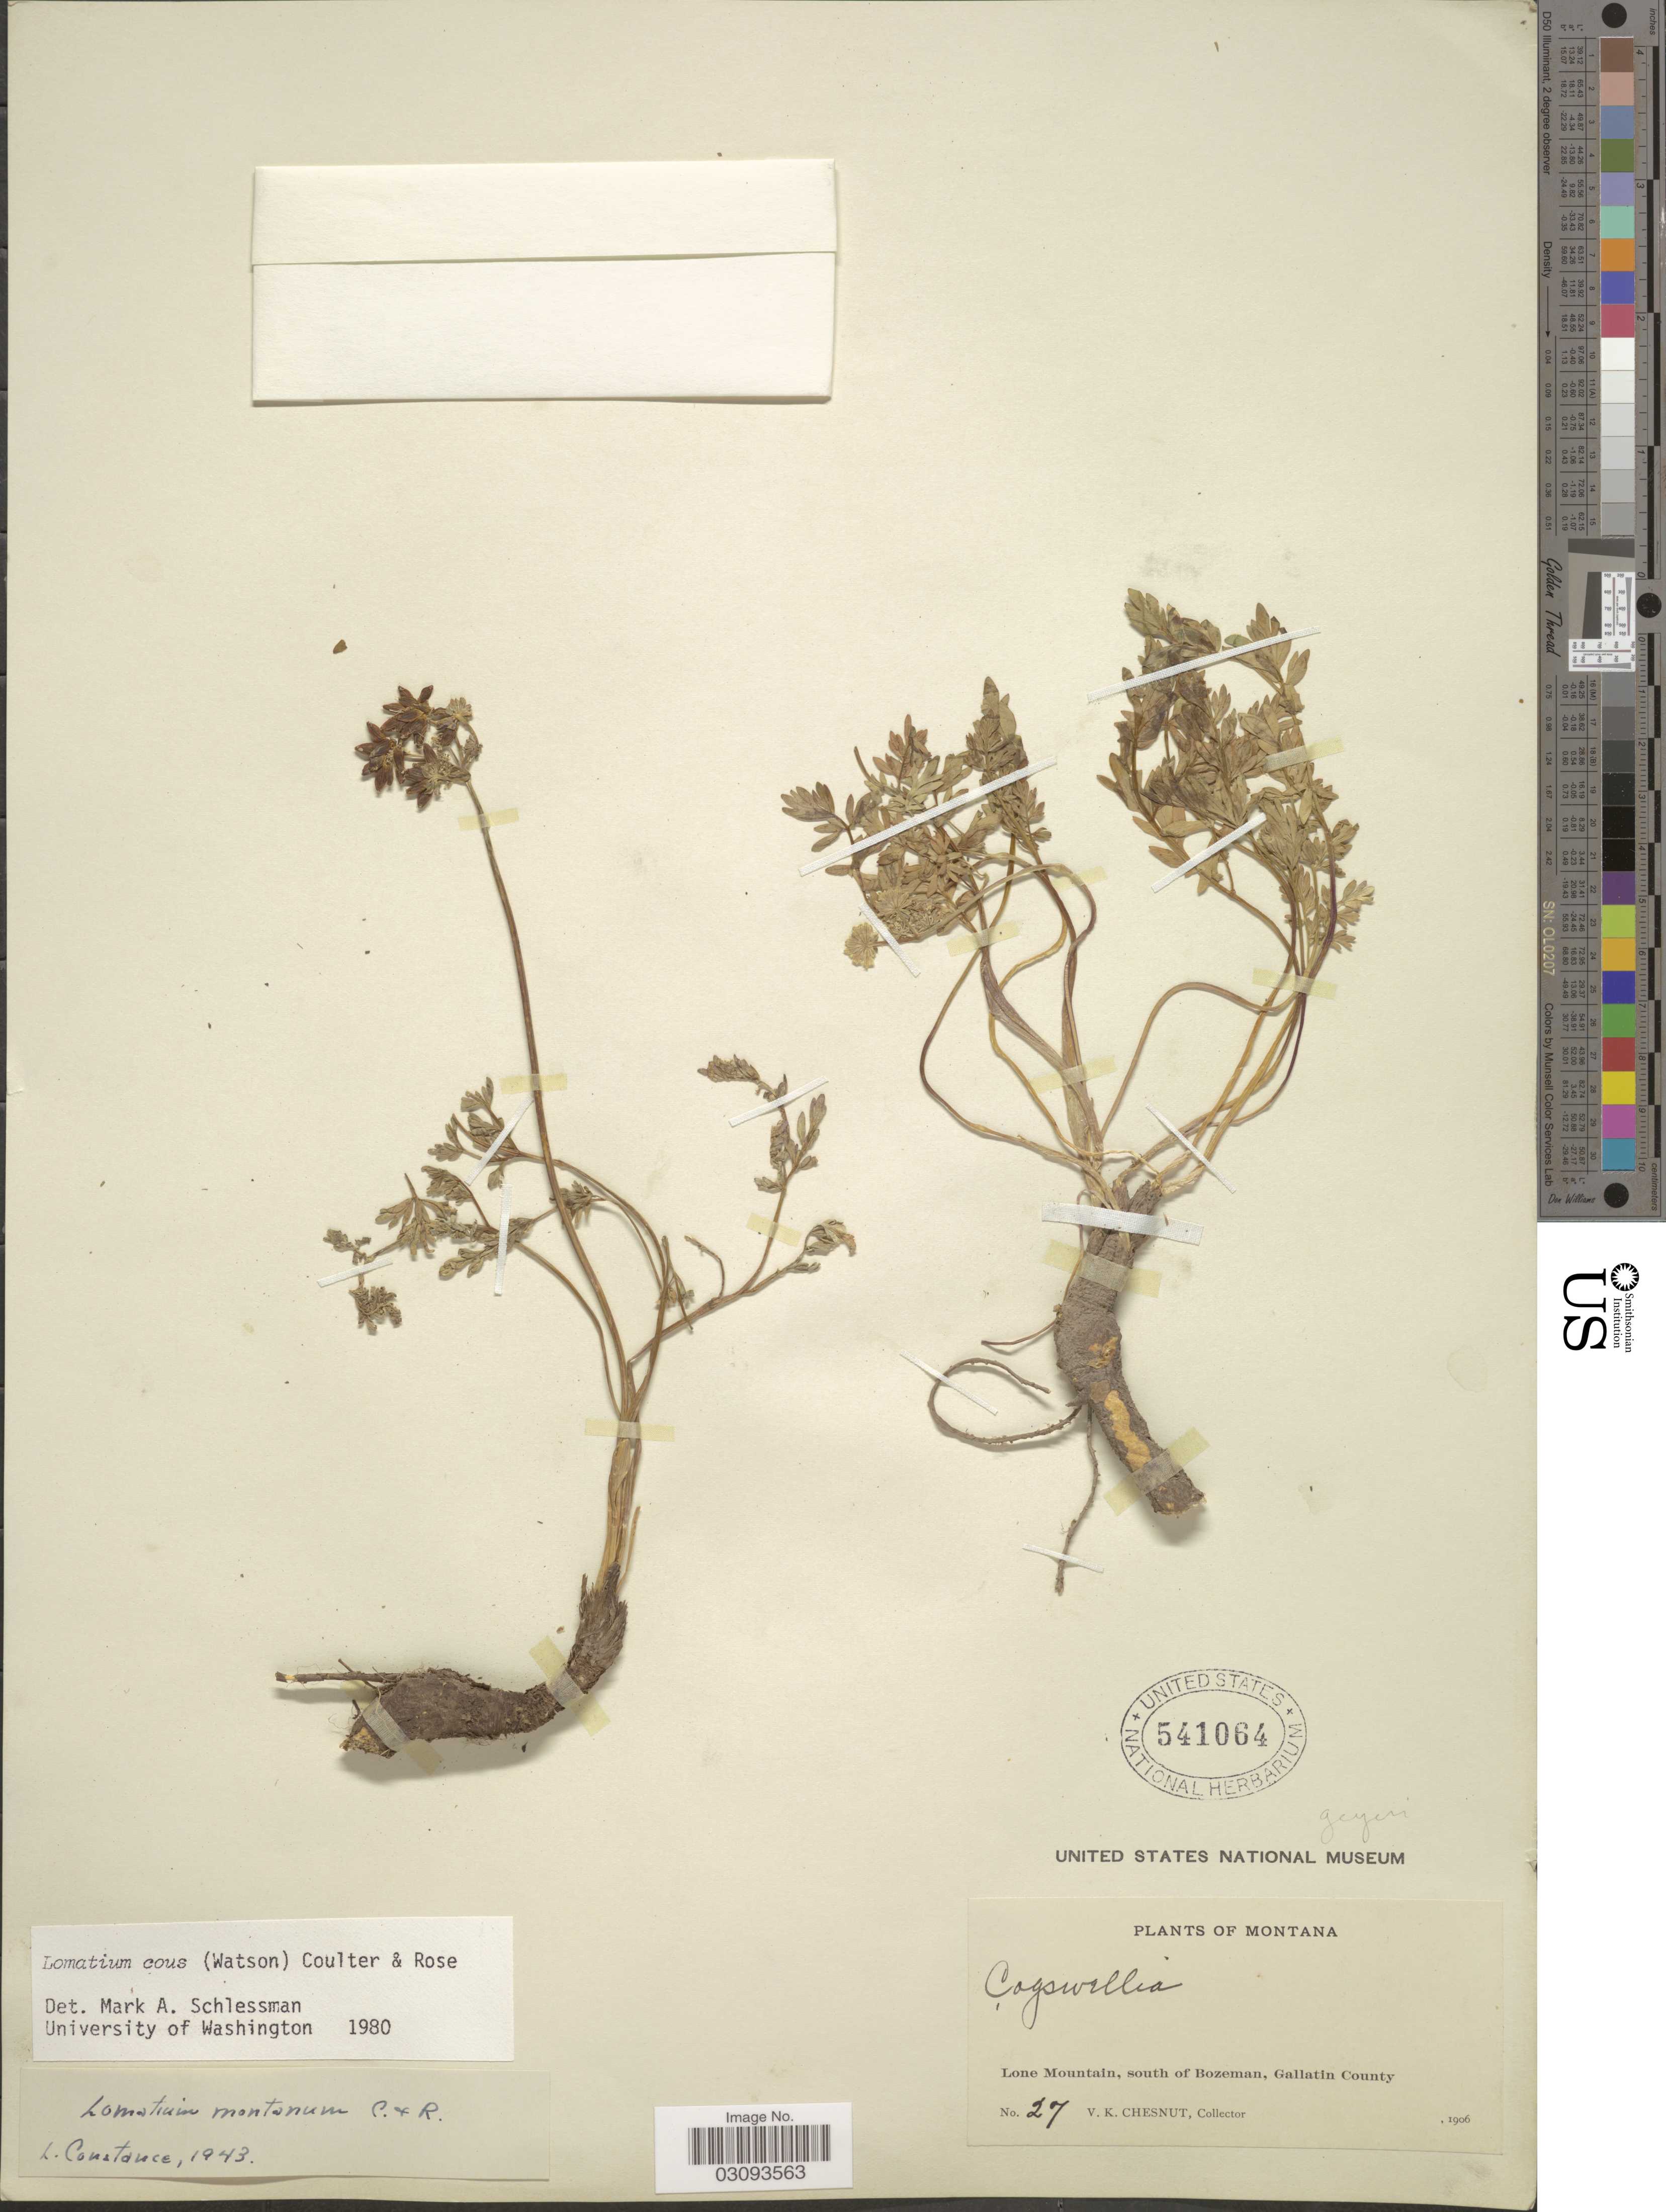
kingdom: Plantae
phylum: Tracheophyta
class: Magnoliopsida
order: Apiales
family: Apiaceae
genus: Lomatium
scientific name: Lomatium cous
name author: (S. Watson) J.M. Coult. & Rose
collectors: V. Chesnut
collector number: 27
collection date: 1906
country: United States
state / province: Montana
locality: Lone Mountain, south of Bozeman, Gallatin County.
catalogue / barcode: US 541064